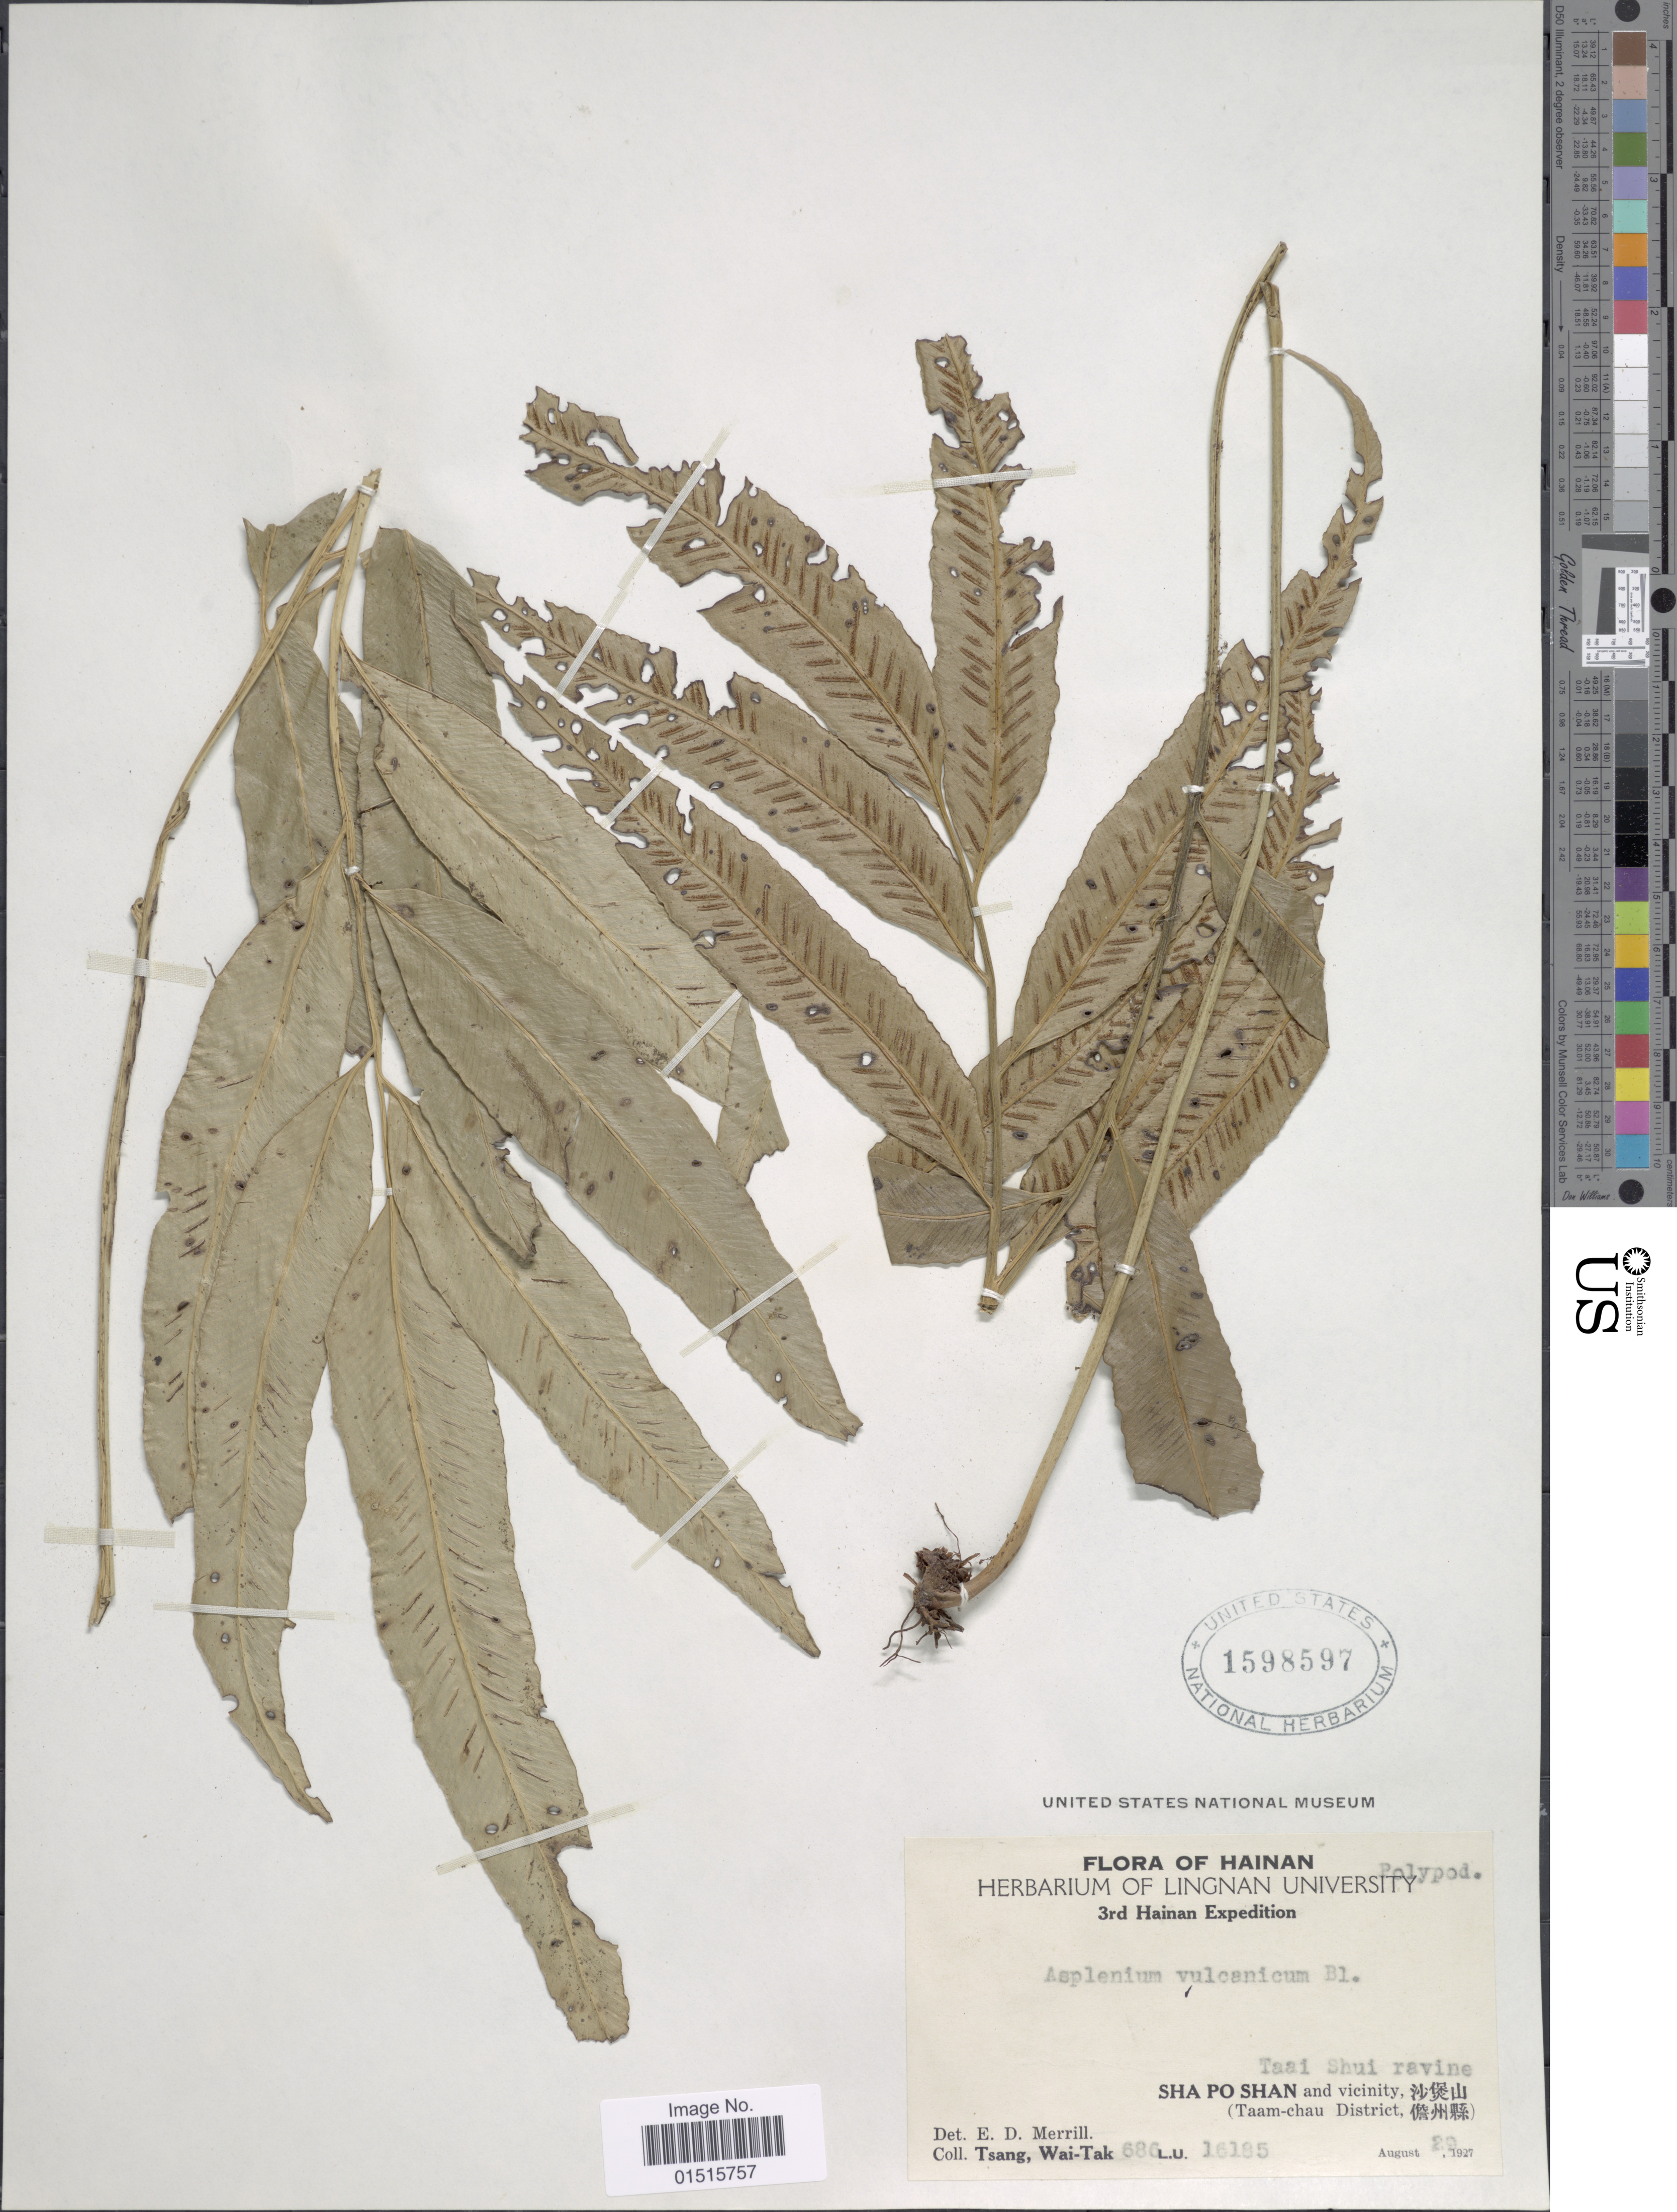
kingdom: Plantae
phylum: Tracheophyta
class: Polypodiopsida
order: Polypodiales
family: Aspleniaceae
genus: Asplenium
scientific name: Asplenium vulcanicum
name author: Blume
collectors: W. T. Tsang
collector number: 16185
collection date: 1927-08-29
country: China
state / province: Hainan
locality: Taai Shui ravine, Sha Po Shan and vicinity, (Taam-chau District).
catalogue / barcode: US 1598597